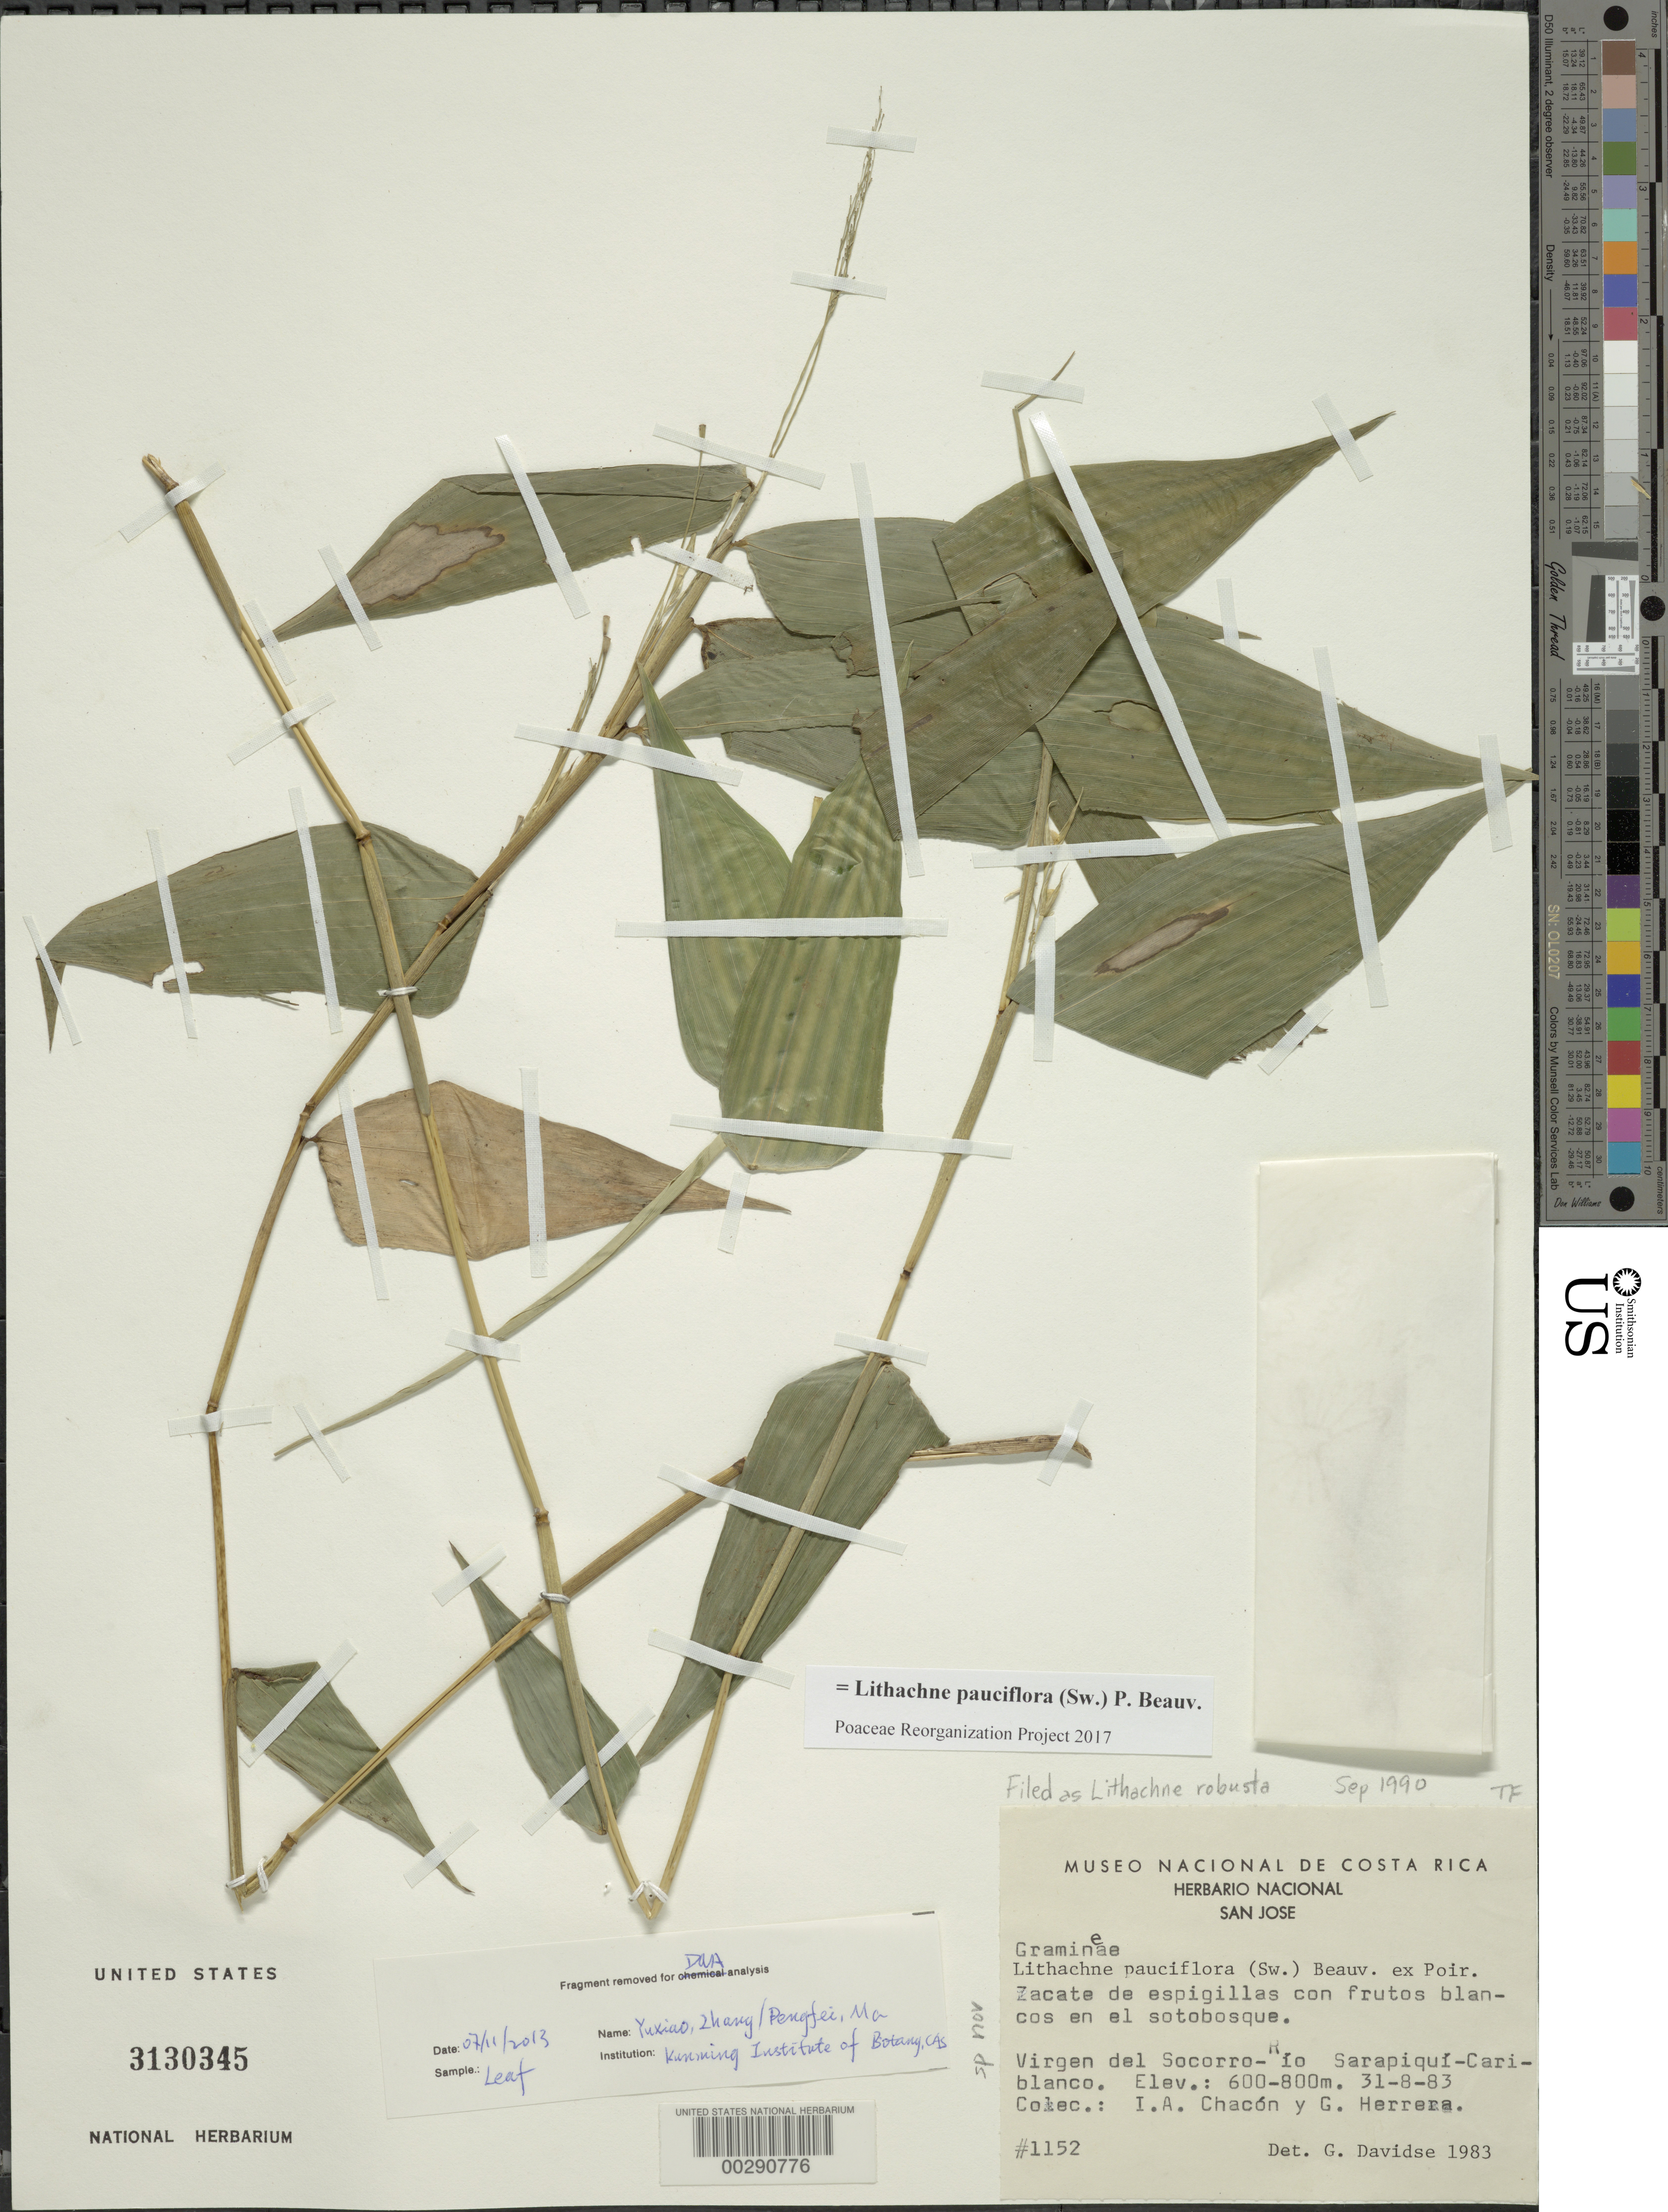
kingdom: Plantae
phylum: Tracheophyta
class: Liliopsida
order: Poales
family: Poaceae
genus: Lithachne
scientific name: Lithachne pauciflora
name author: (Sw.) P. Beauv.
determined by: Poaceae Reorganization Project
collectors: I. Chacón & G. Herrera Ch.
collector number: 1152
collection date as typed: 31 Aug 1983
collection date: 1983-08-31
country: Costa Rica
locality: Virgen del Socorro - Rio Sarapiqui - Cariblanco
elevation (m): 600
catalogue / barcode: US 3130345